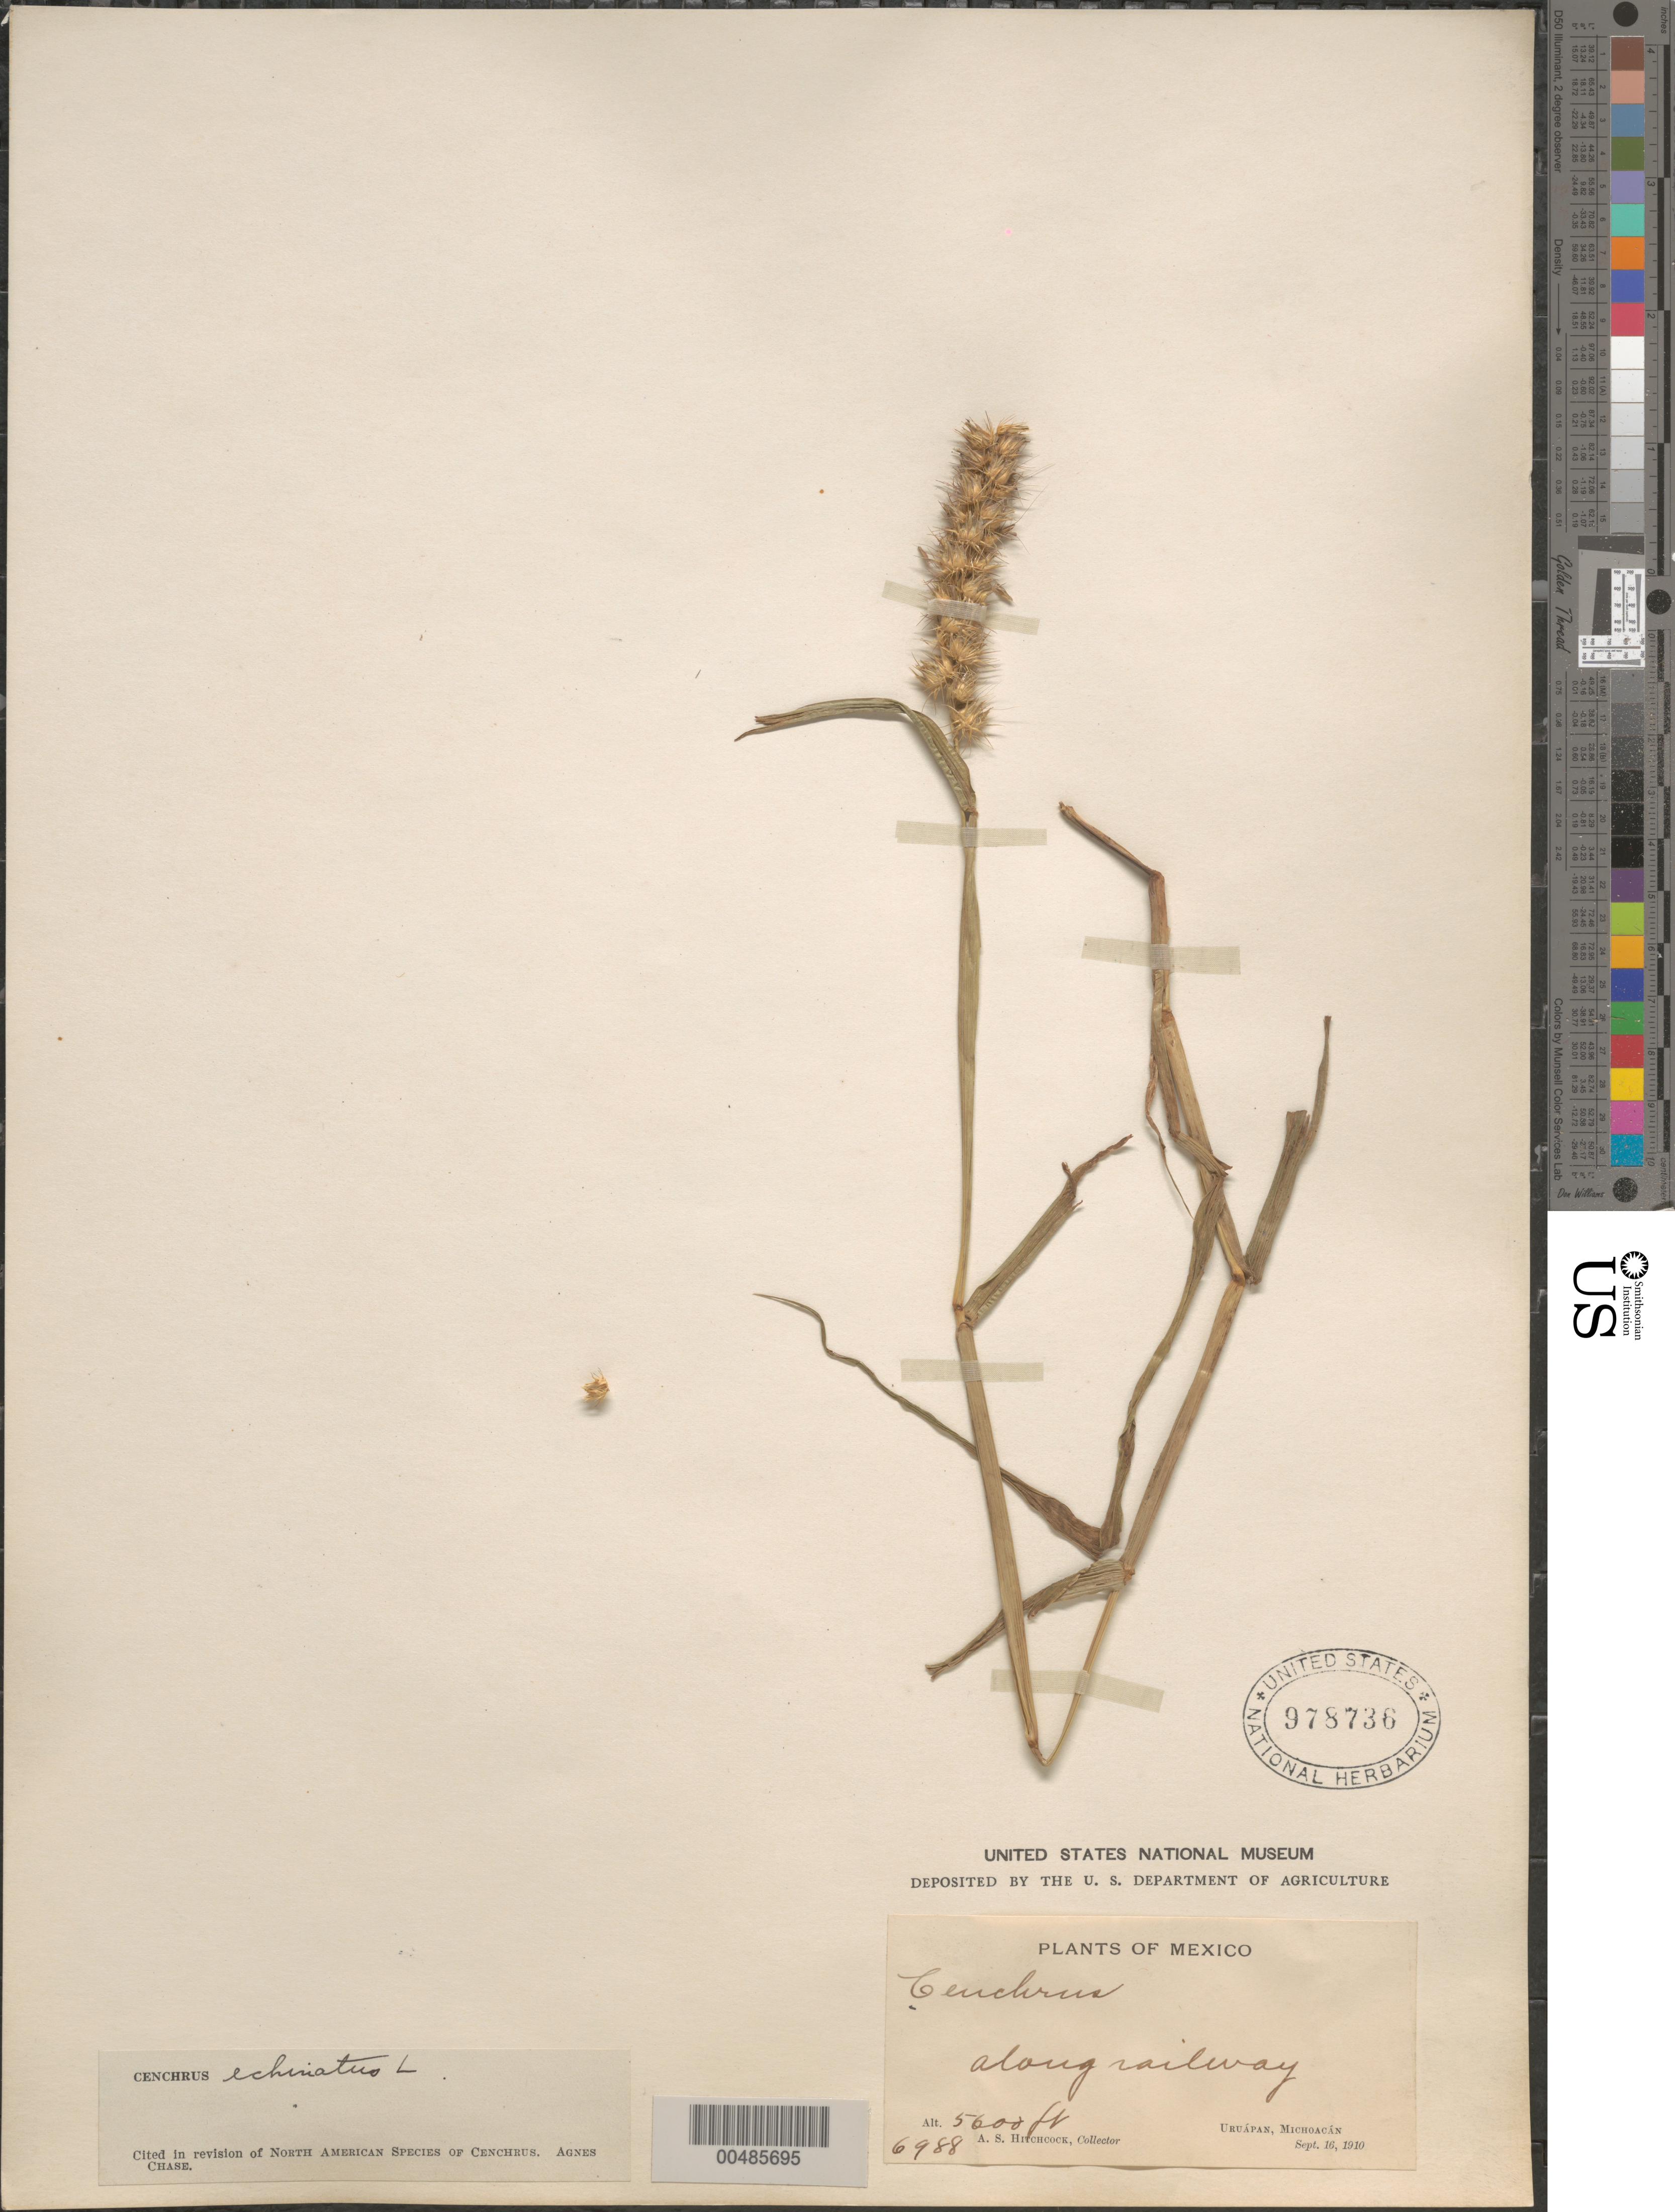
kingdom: Plantae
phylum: Tracheophyta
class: Liliopsida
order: Poales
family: Poaceae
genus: Cenchrus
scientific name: Cenchrus echinatus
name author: L.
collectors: A. S. Hitchcock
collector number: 6988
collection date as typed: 16 Sep 1910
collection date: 1910-09-16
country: Mexico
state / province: Michoacán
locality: Upupan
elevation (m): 1707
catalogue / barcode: US 978736